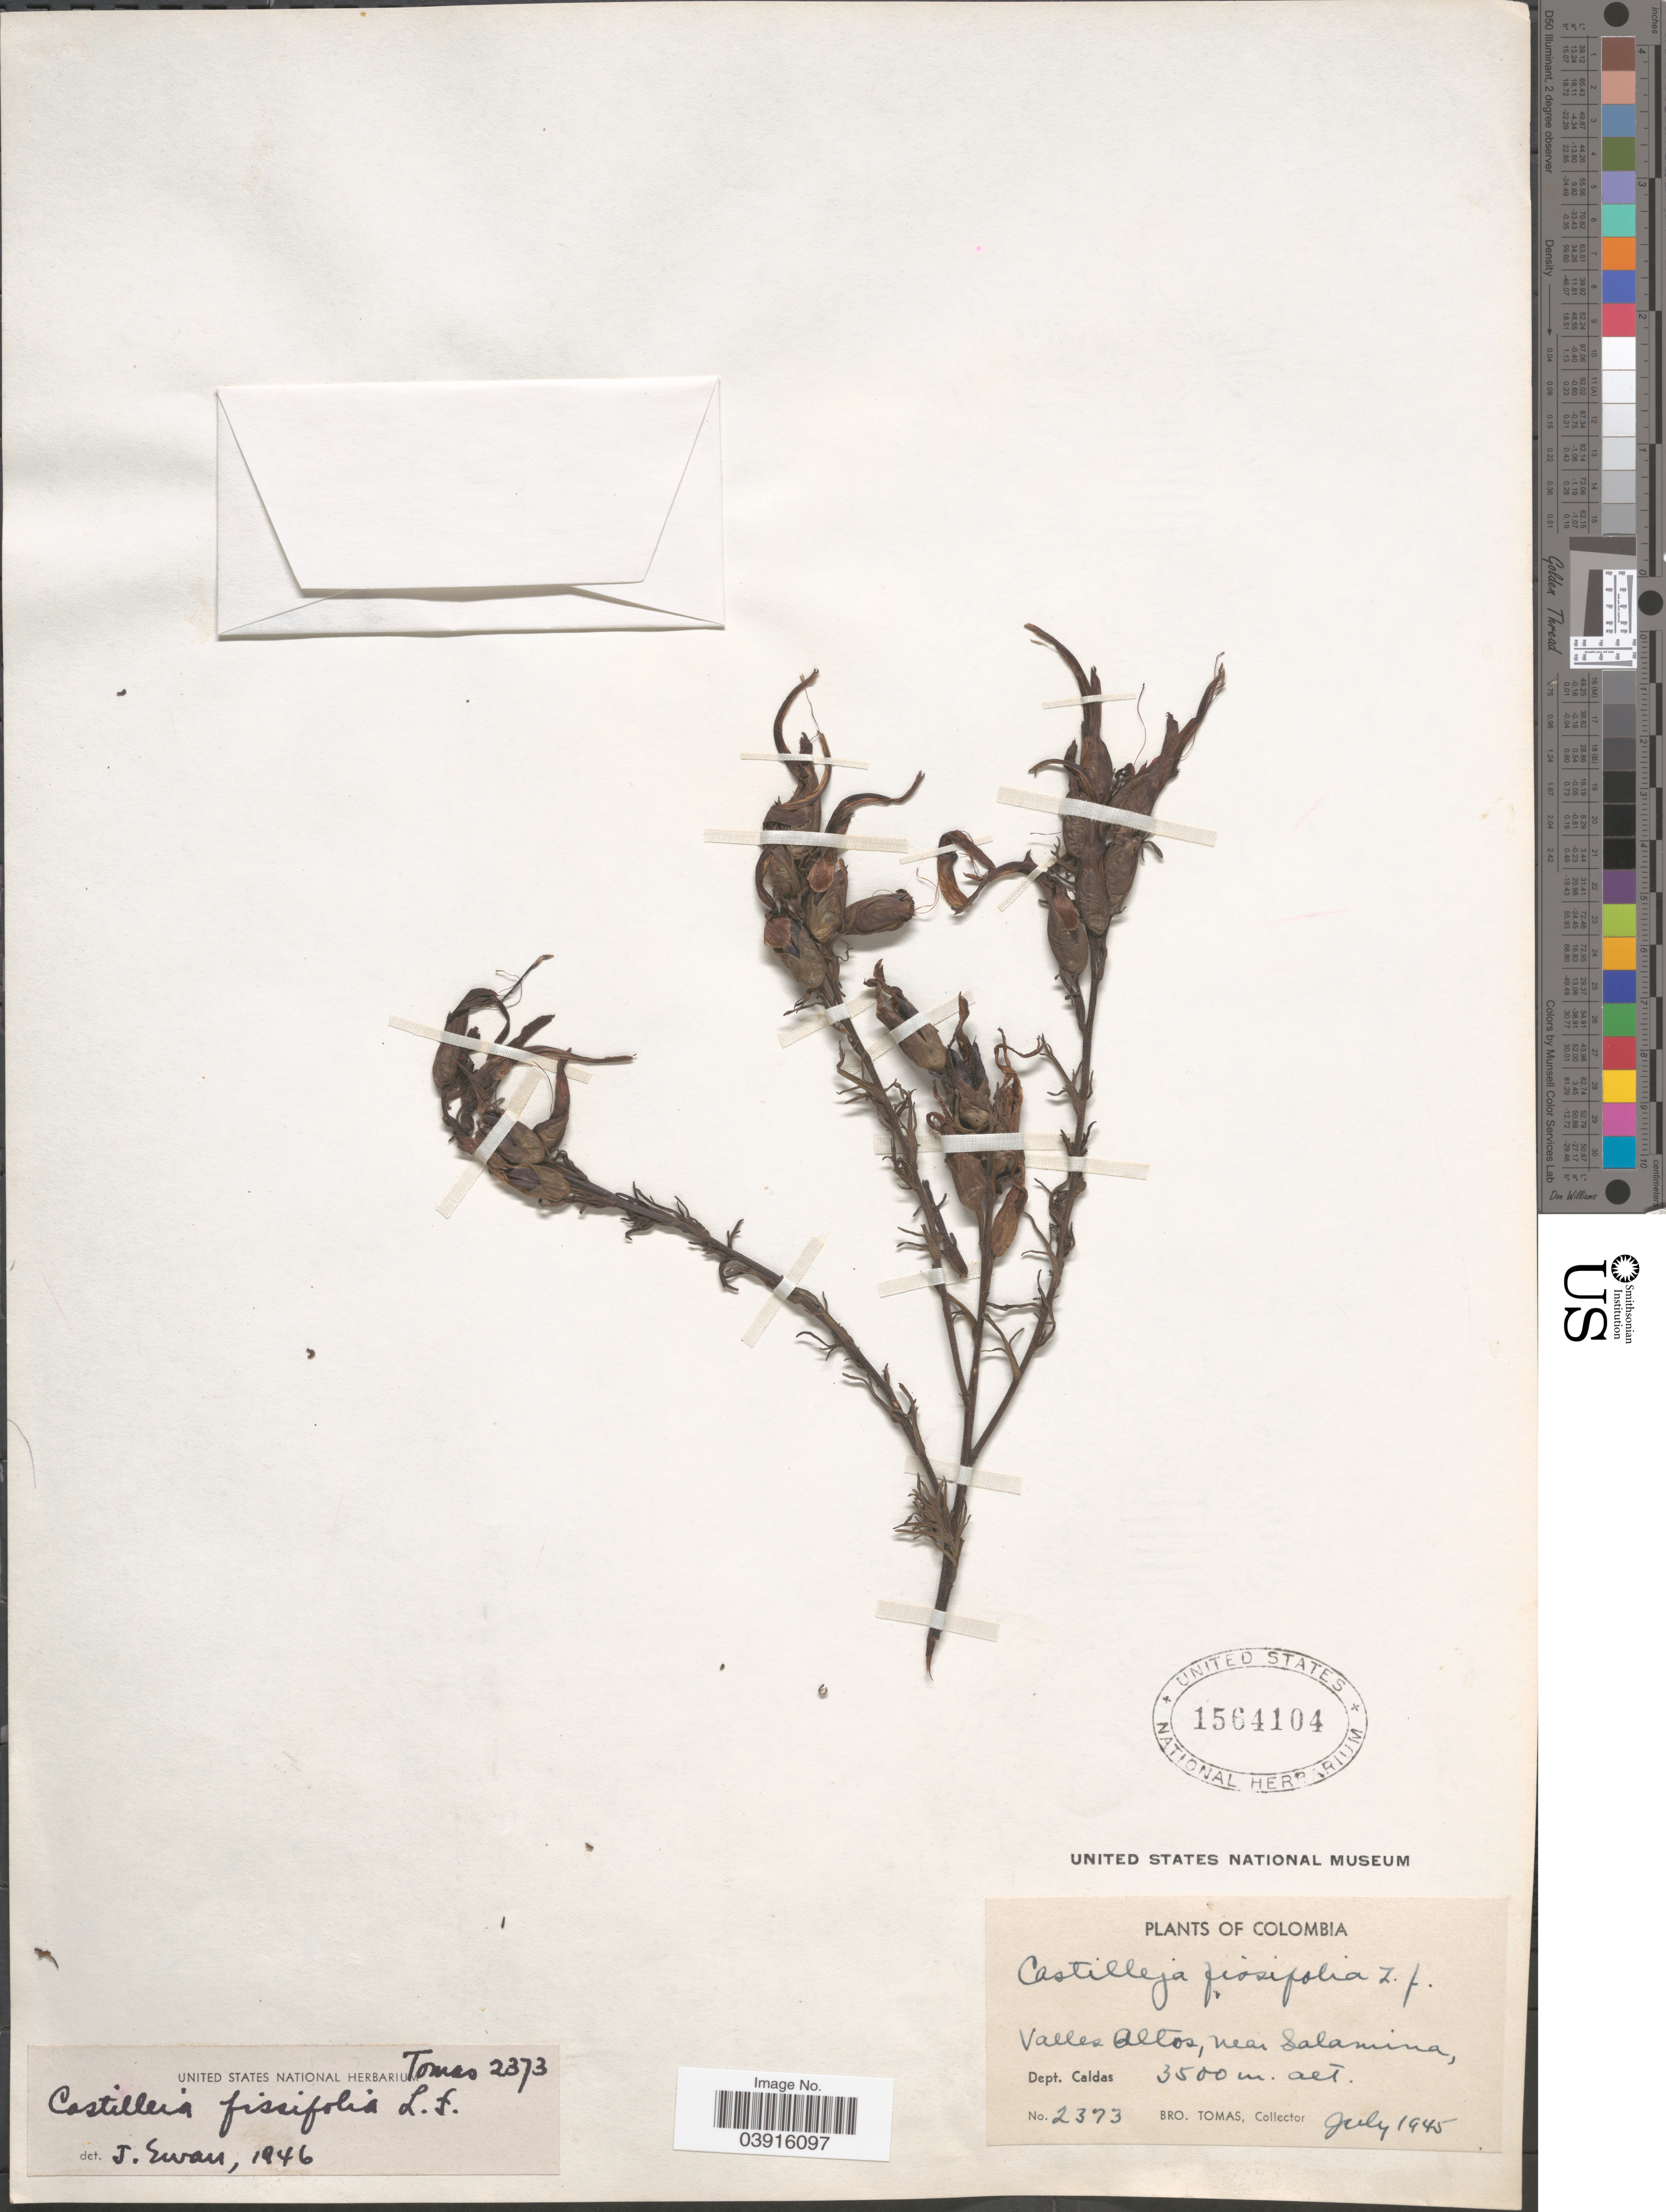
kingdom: Plantae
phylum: Tracheophyta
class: Magnoliopsida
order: Lamiales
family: Orobanchaceae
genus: Castilleja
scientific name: Castilleja fissifolia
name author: L. f.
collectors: B. Tomas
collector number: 2373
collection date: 1945-07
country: Colombia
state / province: Caldas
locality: Valles Altos, near Salamina. Dept. Caldas.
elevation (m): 3500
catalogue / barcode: US 1564104